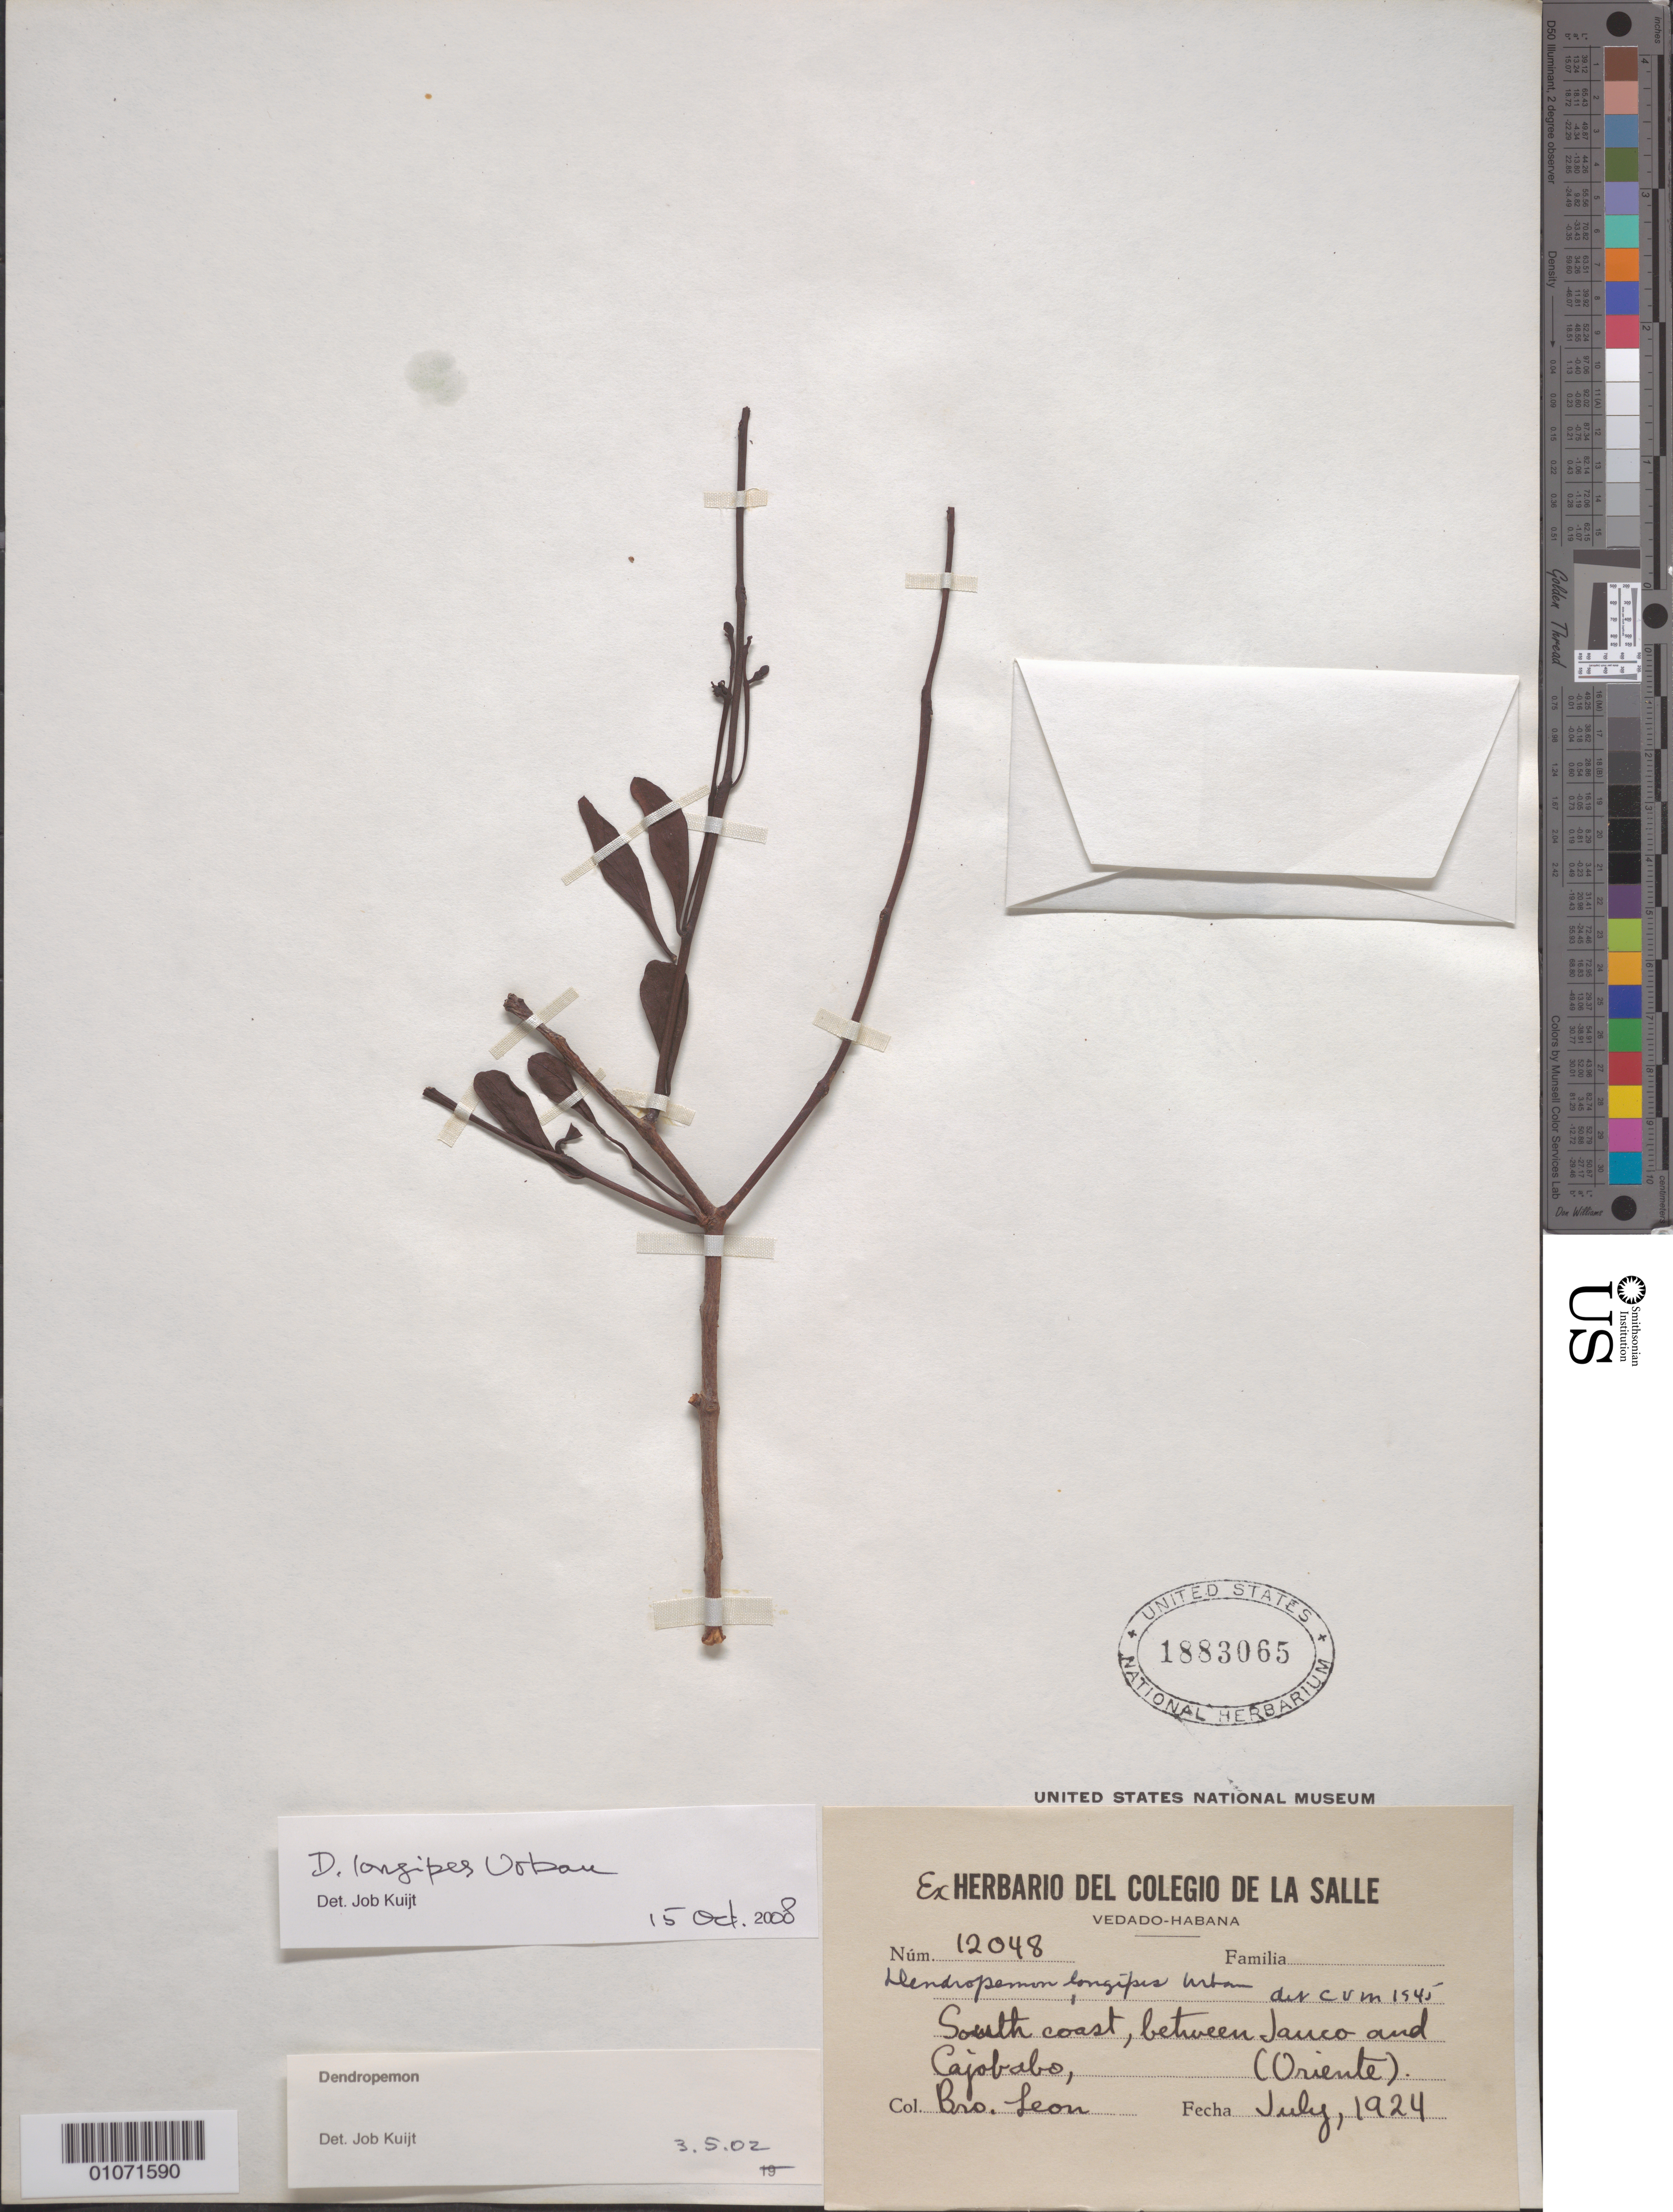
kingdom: Plantae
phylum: Tracheophyta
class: Magnoliopsida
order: Santalales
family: Loranthaceae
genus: Dendropemon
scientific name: Dendropemon longipes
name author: Urb.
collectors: Bro. León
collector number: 12048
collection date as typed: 01 Jul 1924 to 31 Jul 1924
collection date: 1924-07-01/1924-07-31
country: Cuba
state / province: Oriente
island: Cuba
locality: South coast, between Jauco and Cajobabo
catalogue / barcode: US 1883065